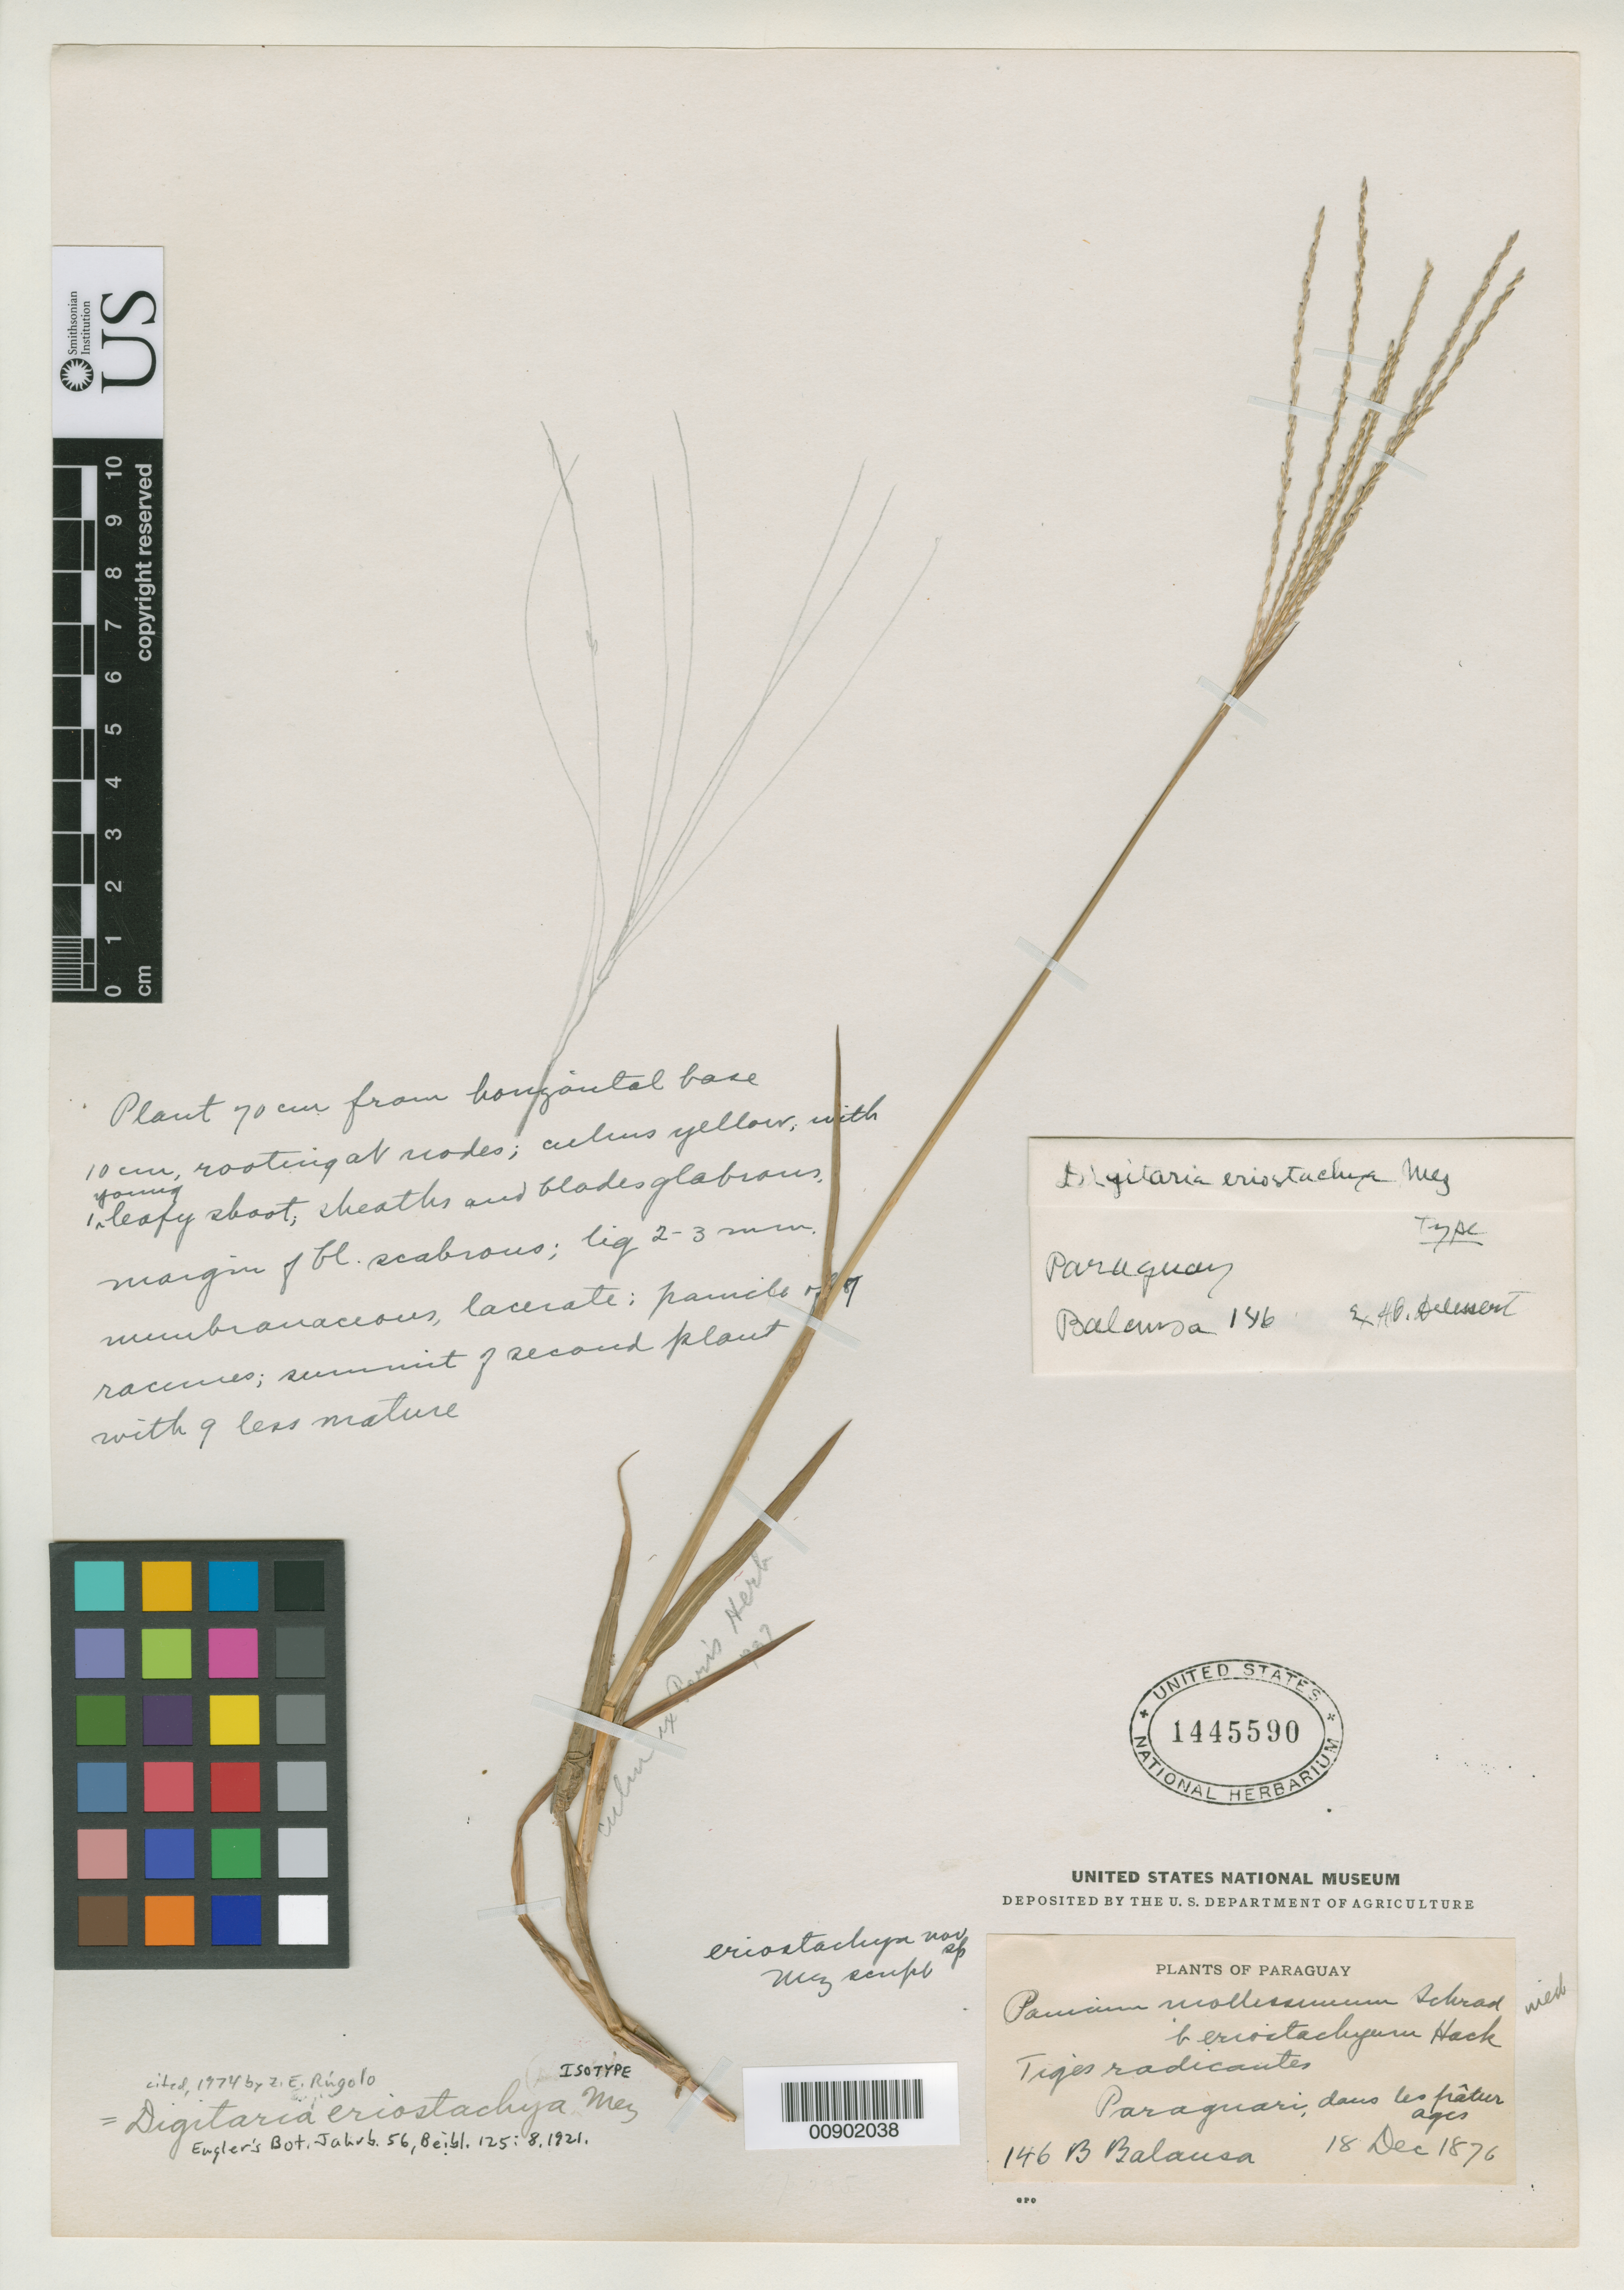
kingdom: Plantae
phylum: Tracheophyta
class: Liliopsida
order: Poales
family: Poaceae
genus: Digitaria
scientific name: Digitaria eriostachya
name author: Mez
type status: Isotype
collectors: B. Balansa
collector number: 146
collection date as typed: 18 Dec 1876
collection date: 1876-12-18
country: Paraguay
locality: Paraguari.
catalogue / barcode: US 1445590